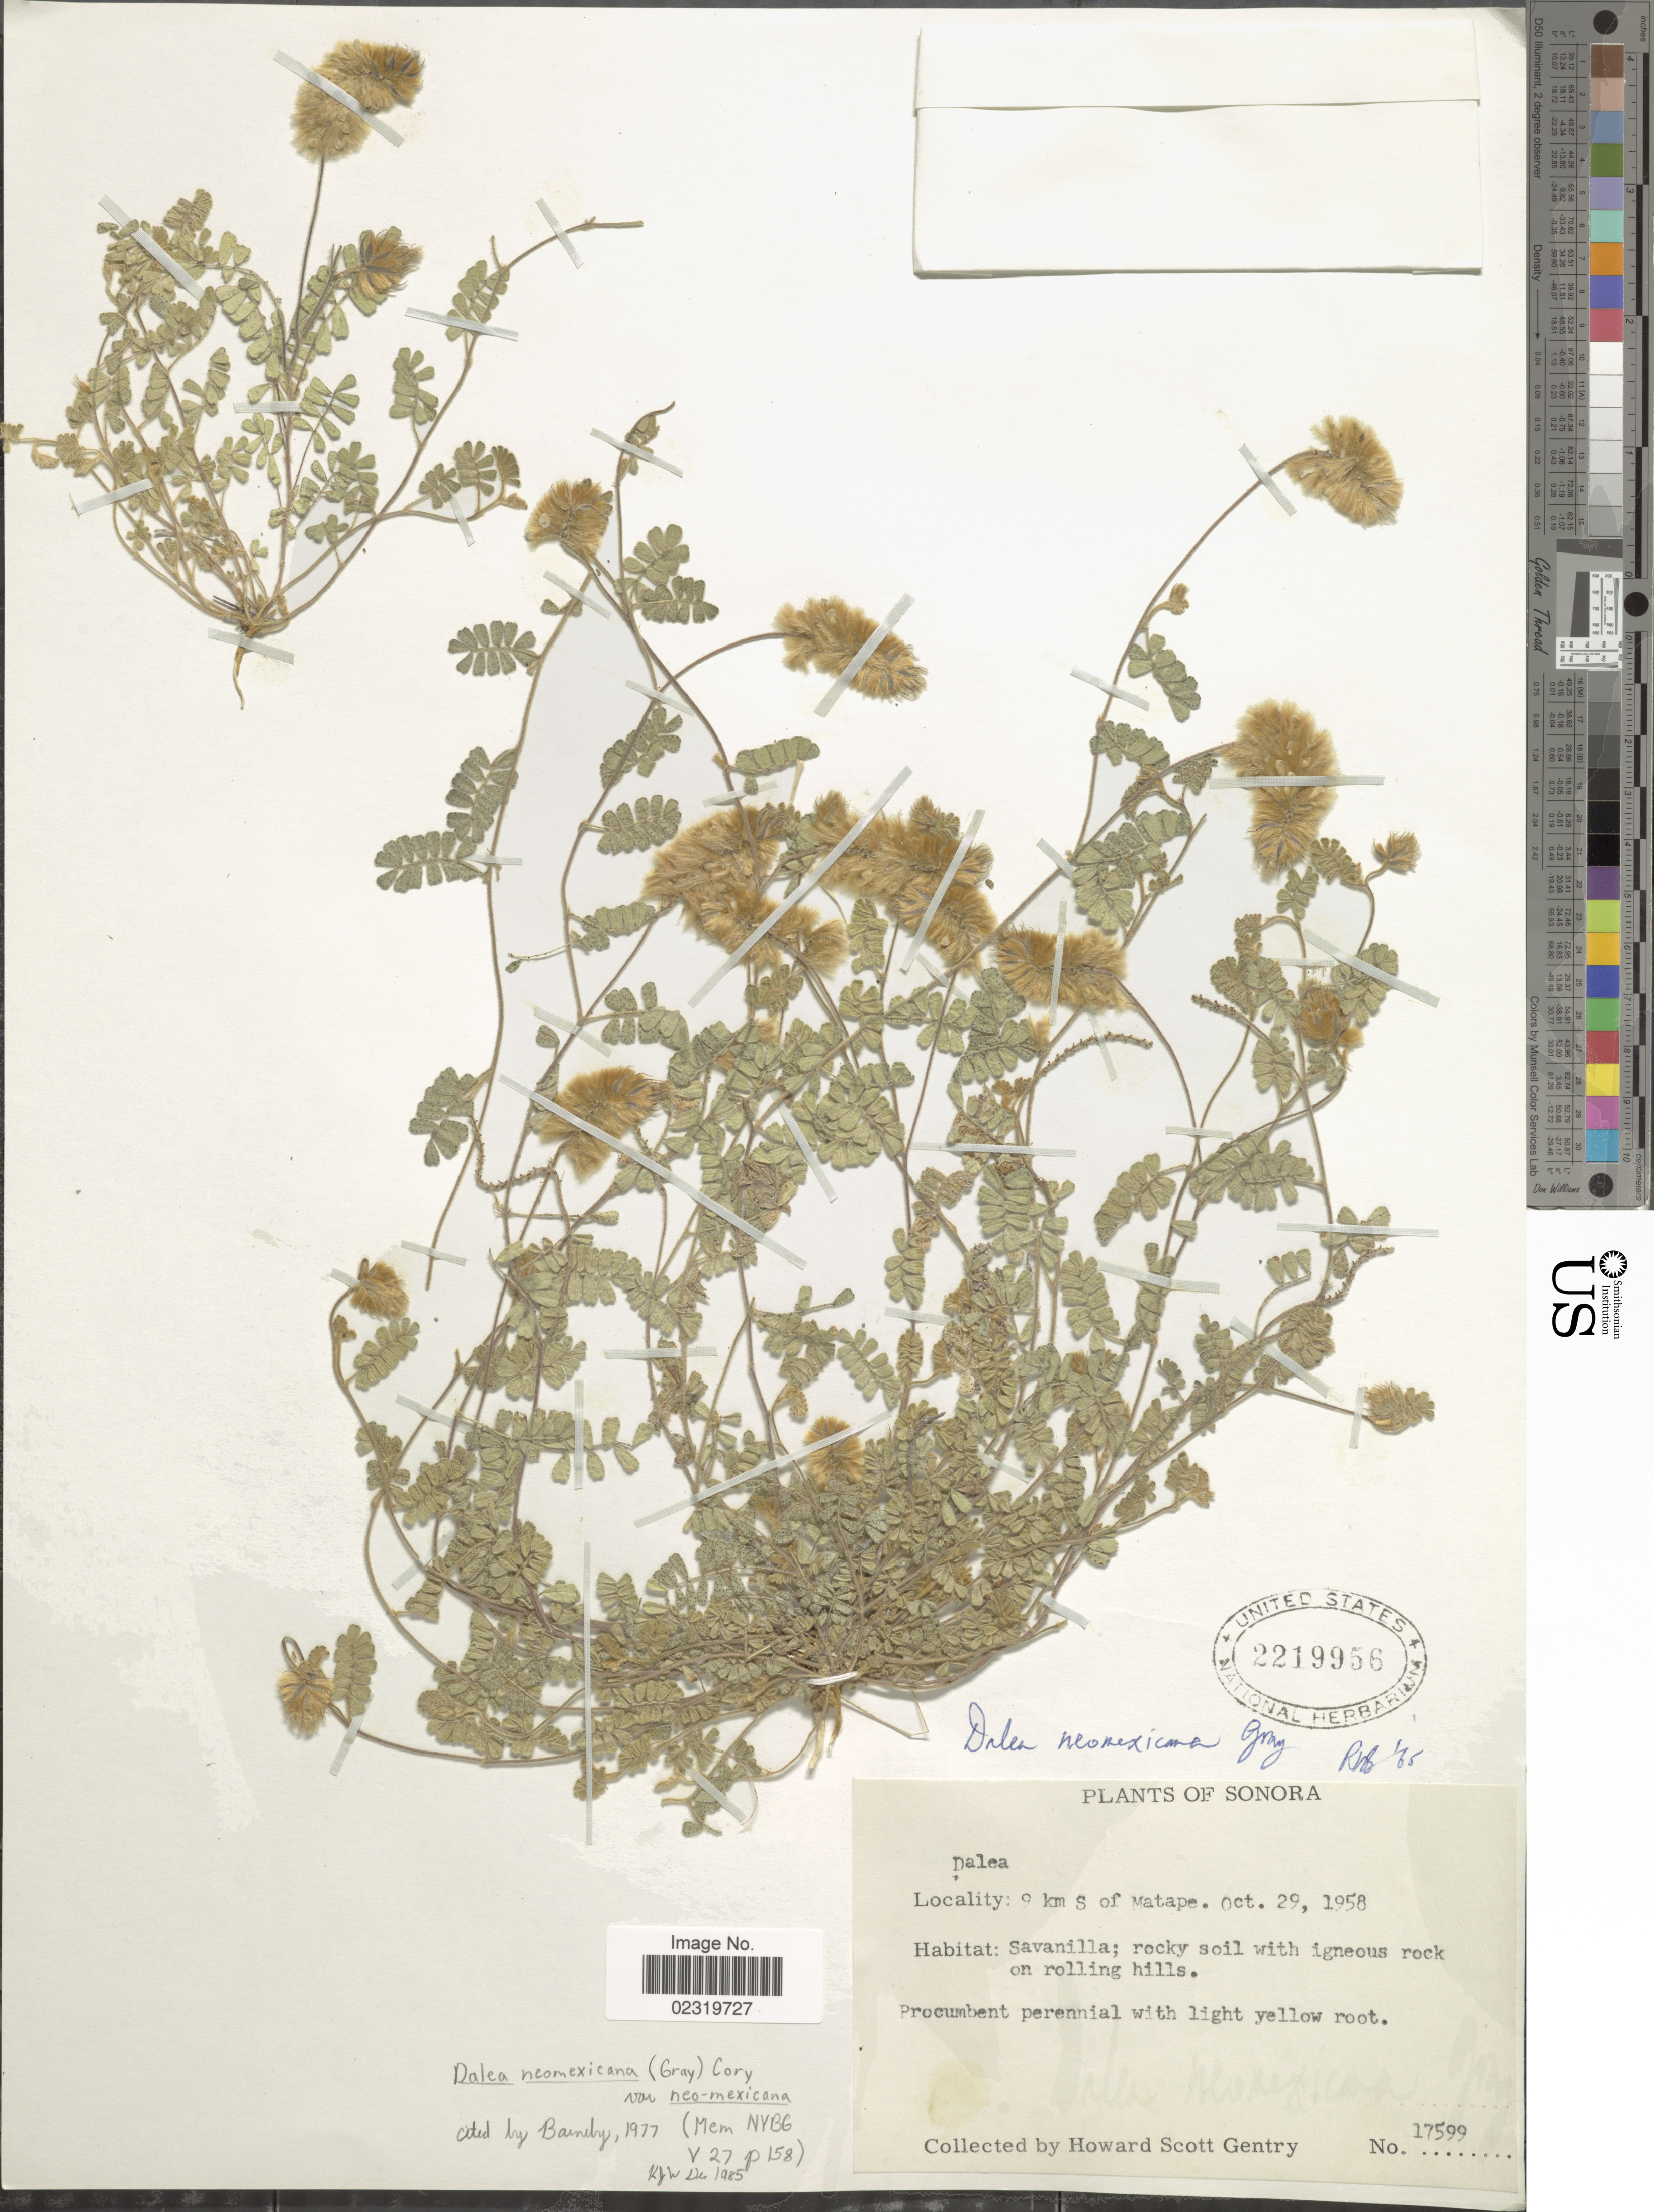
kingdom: Plantae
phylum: Tracheophyta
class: Magnoliopsida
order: Fabales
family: Fabaceae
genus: Dalea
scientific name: Dalea neomexicana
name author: (A. Gray) Cory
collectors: H. S. Gentry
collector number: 17599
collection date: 1958-10-29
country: Mexico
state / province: Sonora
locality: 9 km S of Matape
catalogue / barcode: US 2219956